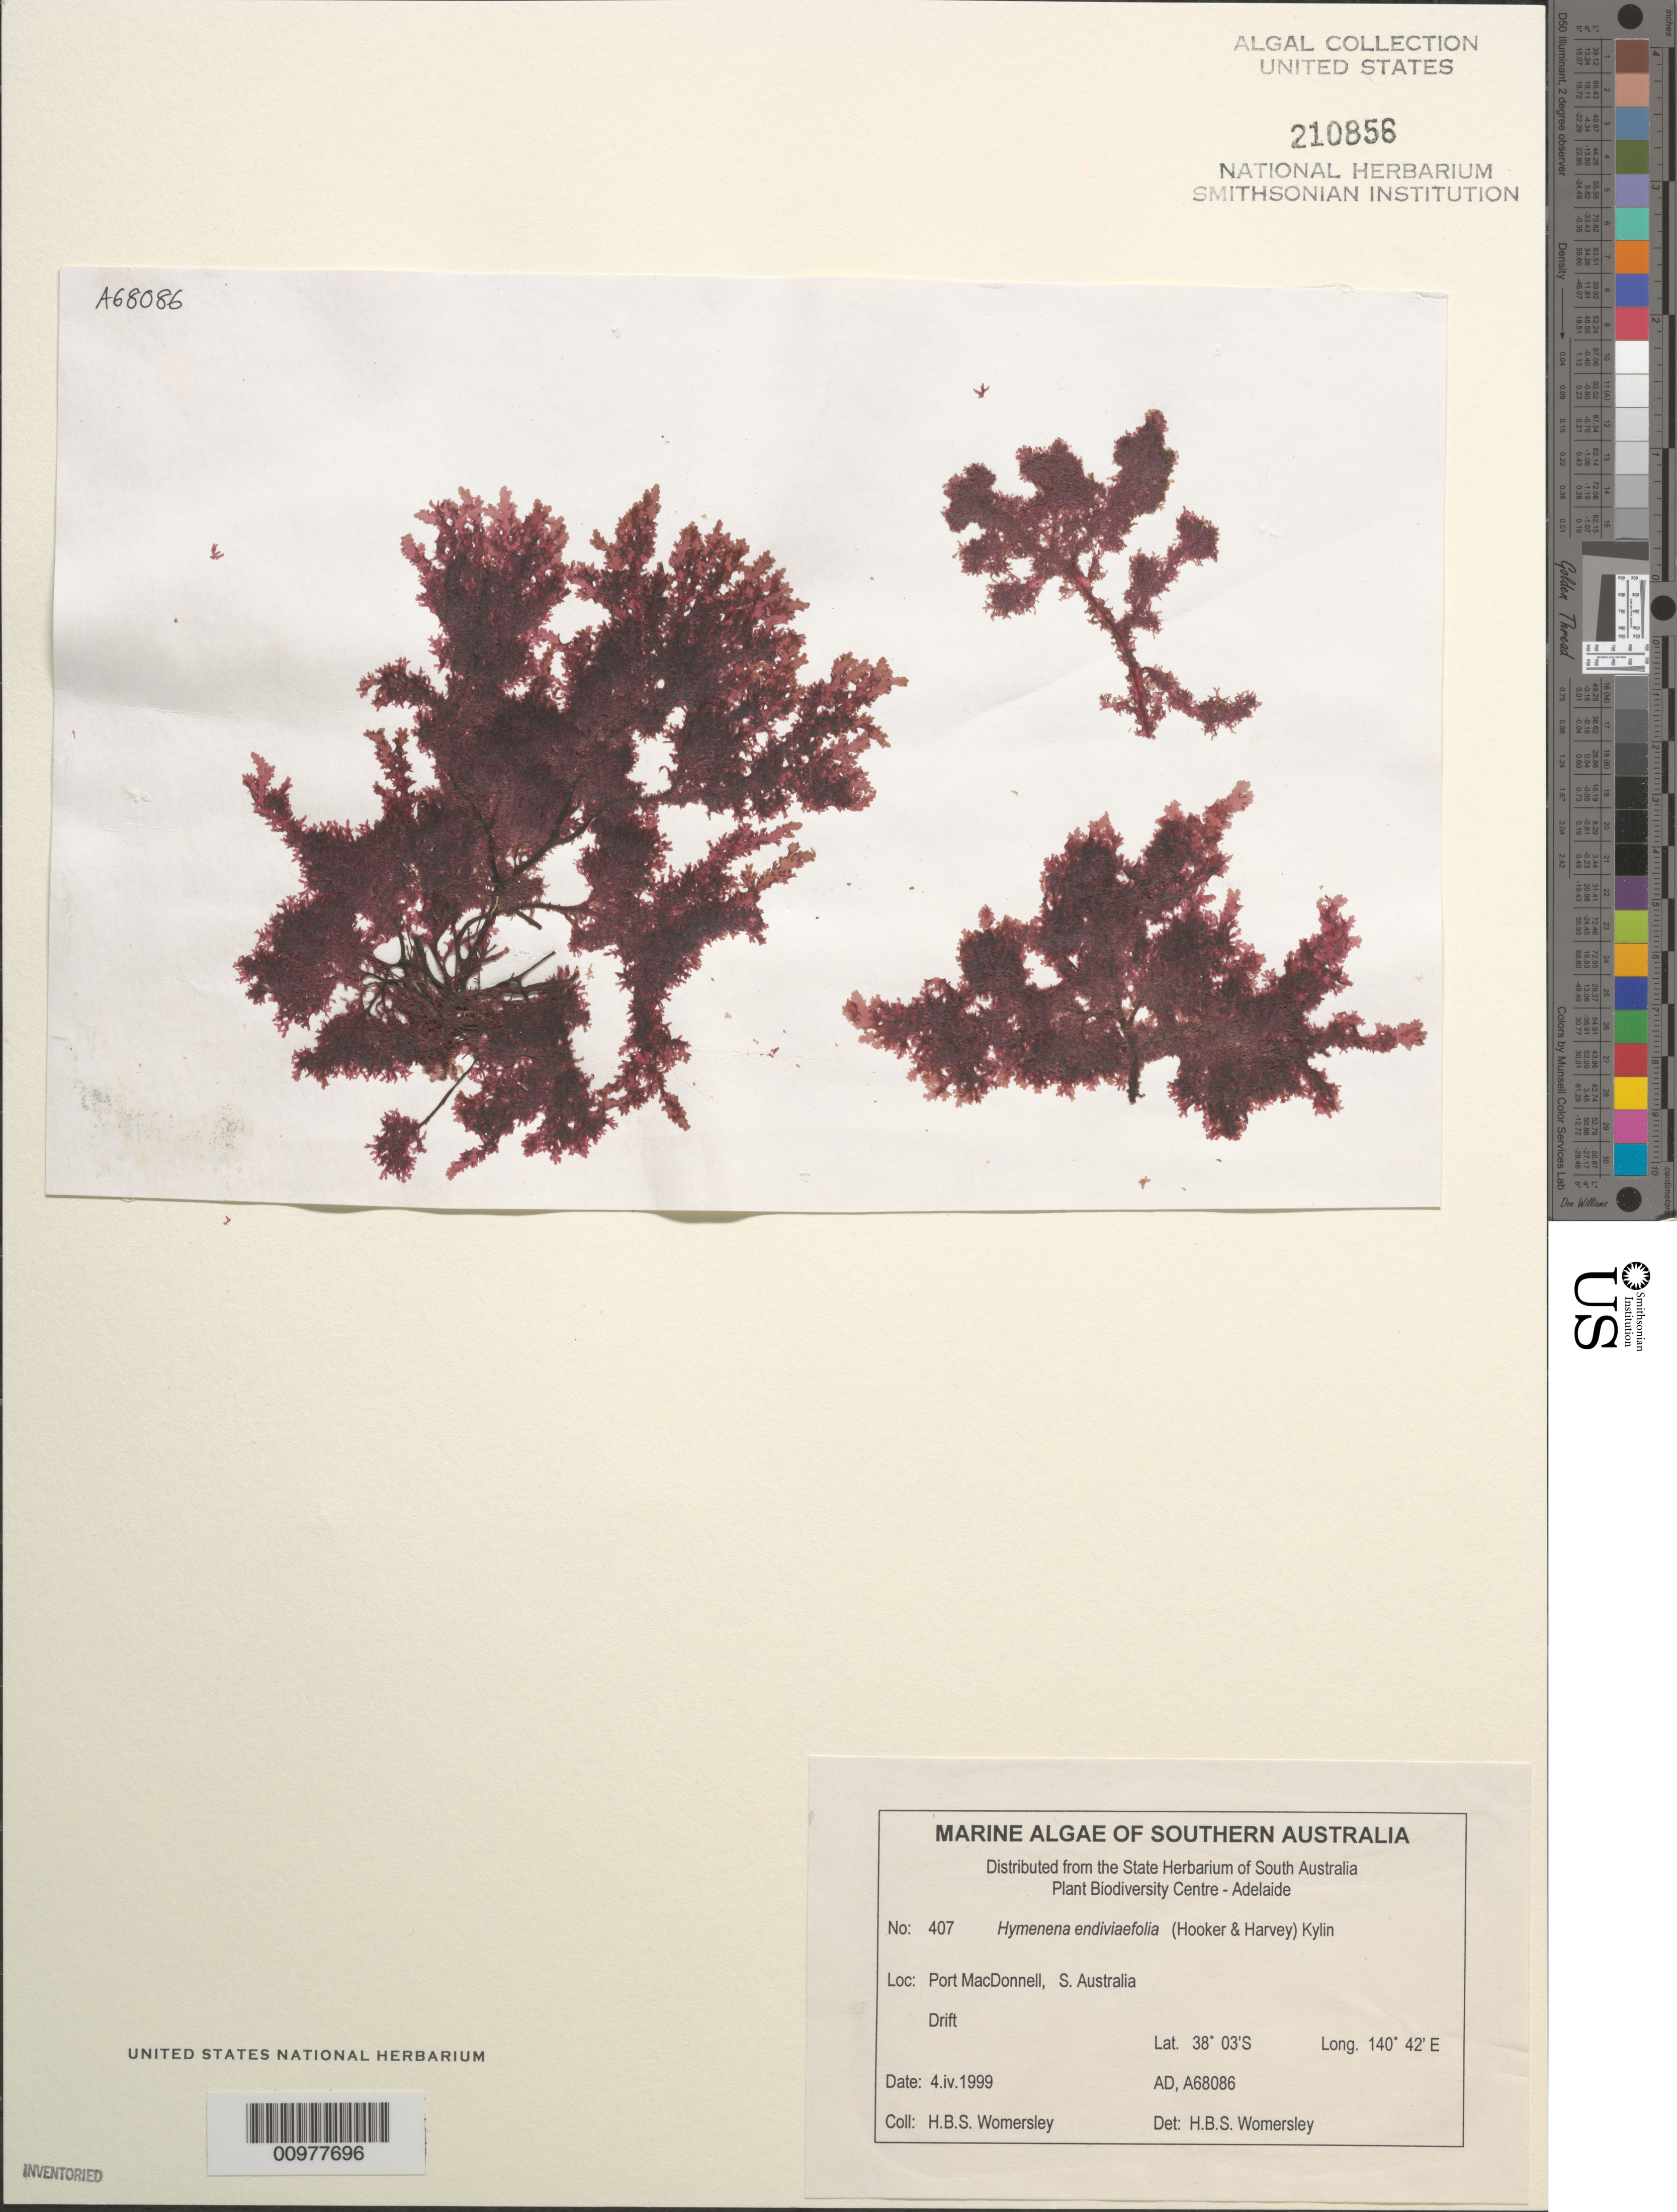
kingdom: Plantae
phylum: Rhodophyta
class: Florideophyceae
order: Ceramiales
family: Delesseriaceae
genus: Hymenena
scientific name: Hymenena endiviaefolia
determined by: Womersley, H. B. S.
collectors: H. B. S. Womersley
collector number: AD A68086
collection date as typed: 04 Apr 1999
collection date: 1999-04-04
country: Australia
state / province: South Australia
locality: Port MacDonnell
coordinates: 38 03'S, 140 42'E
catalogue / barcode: US 210856